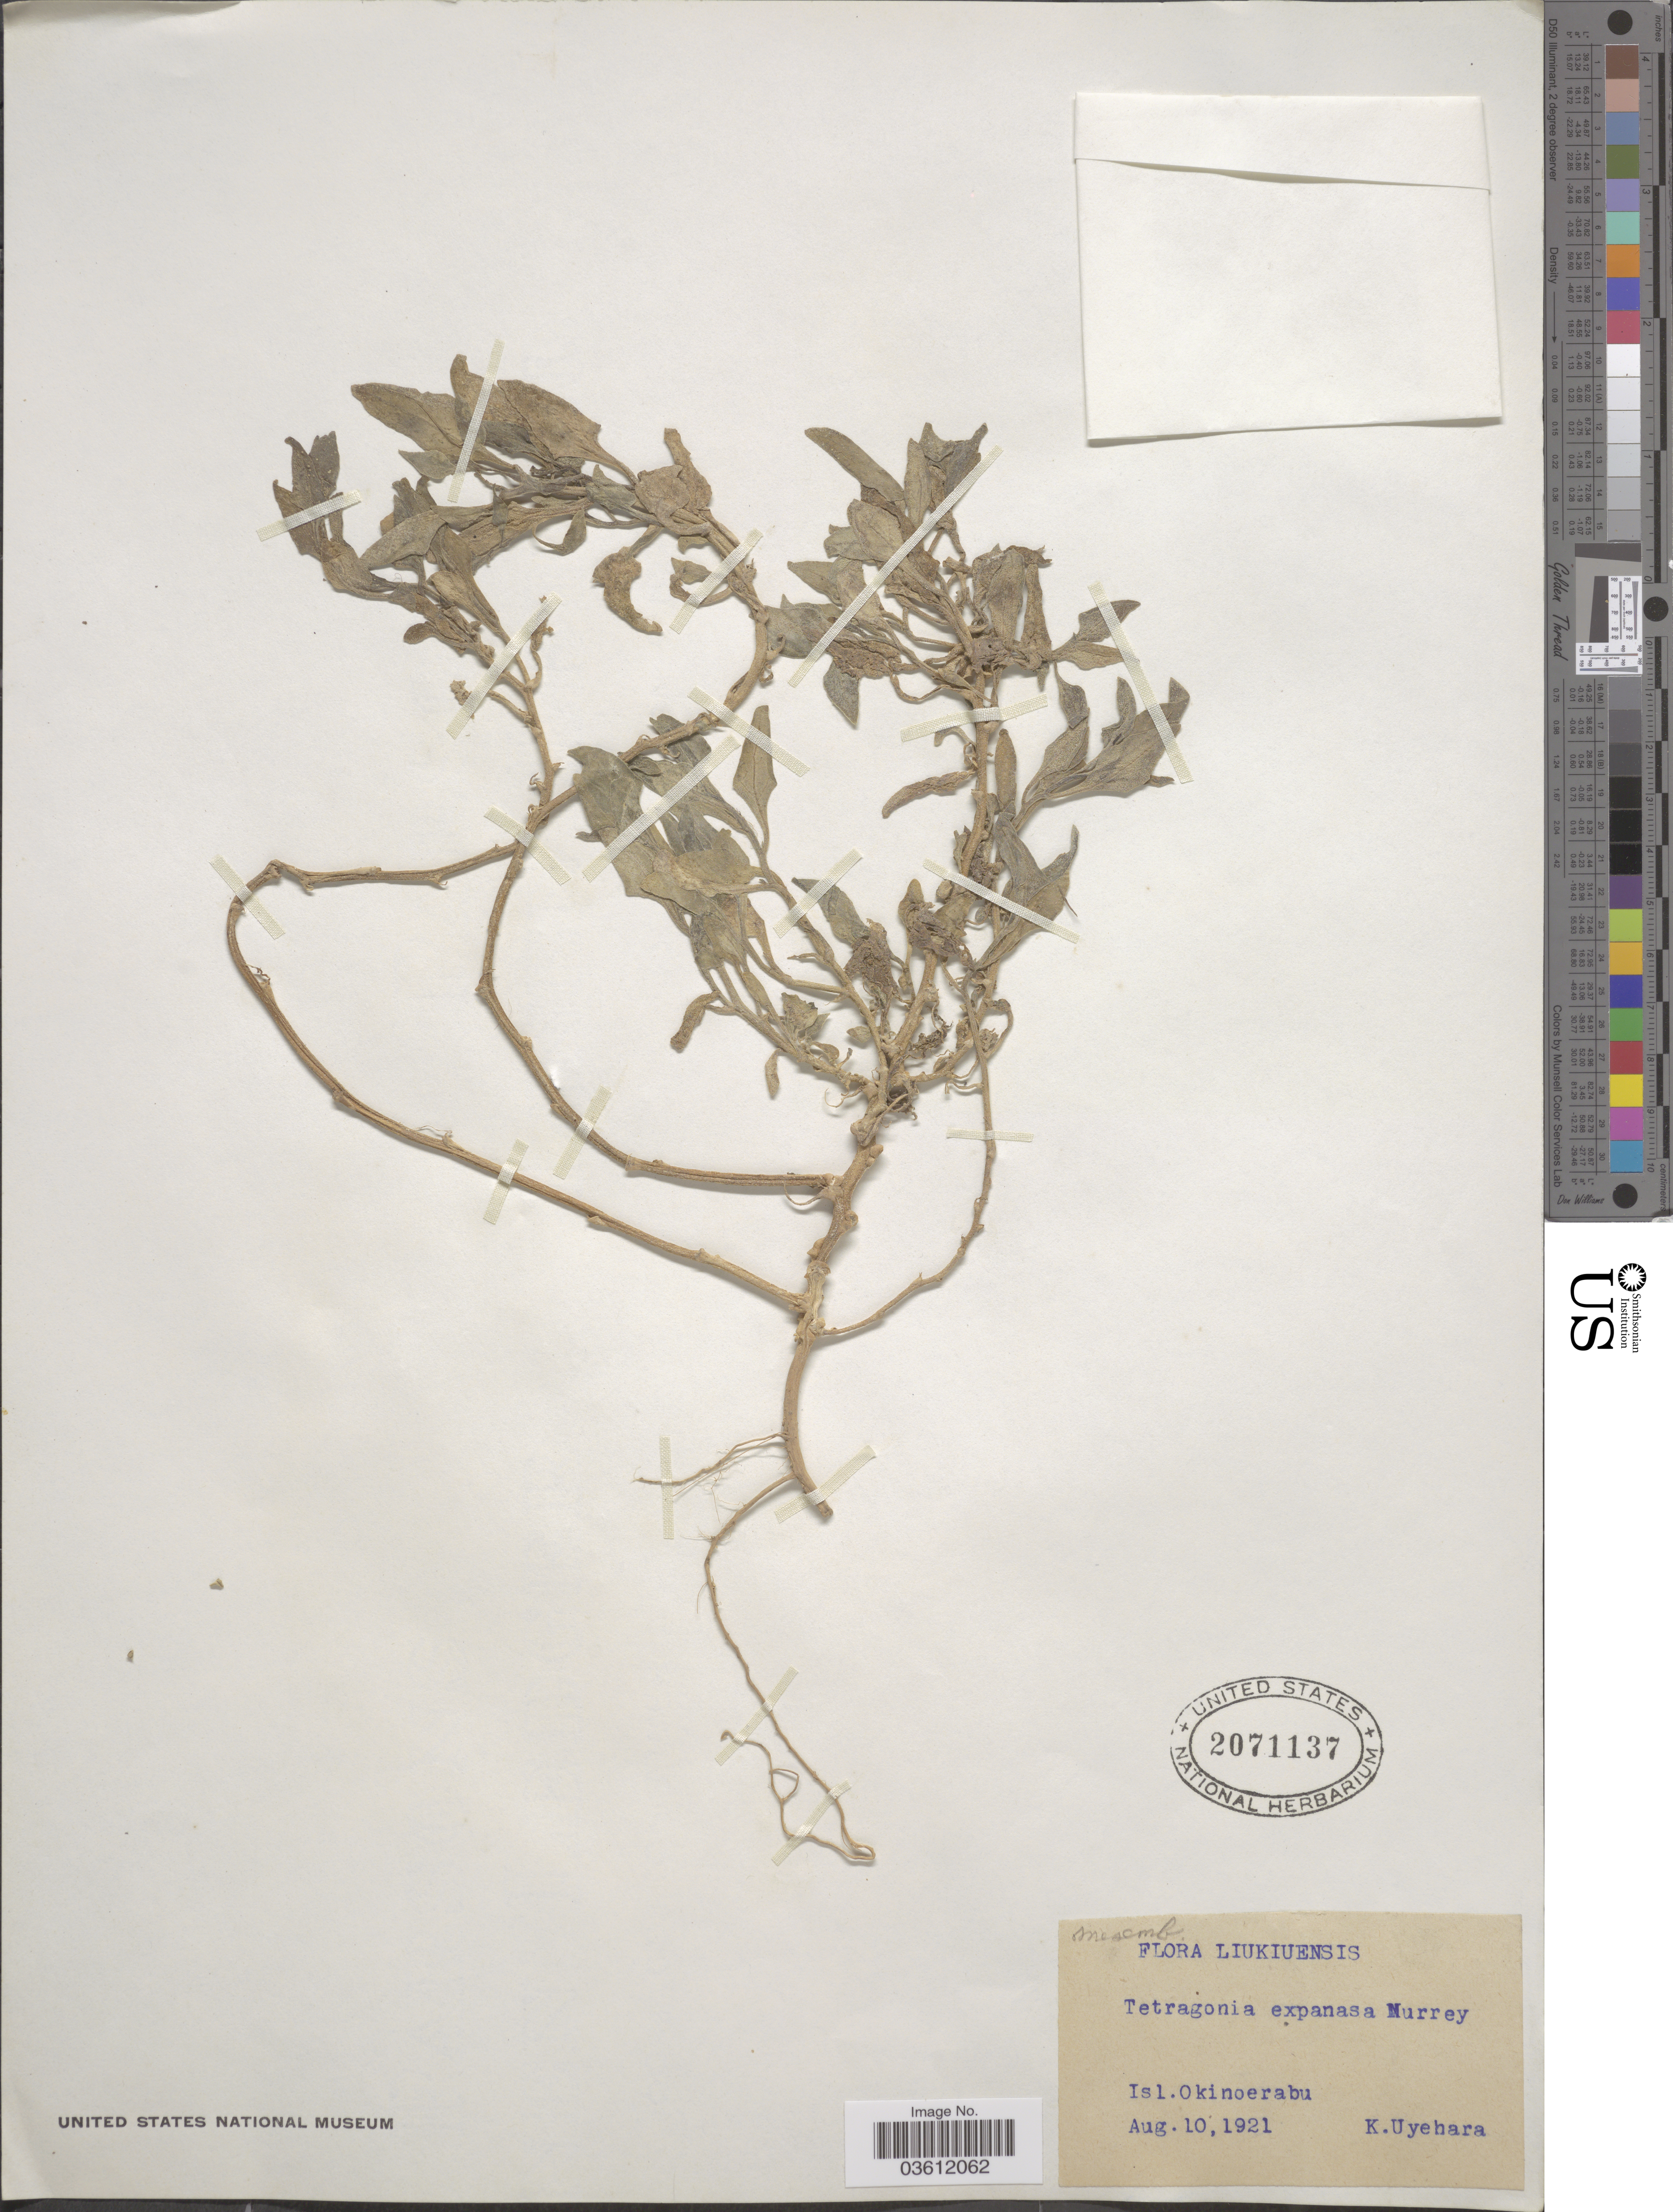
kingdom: Plantae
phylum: Tracheophyta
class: Magnoliopsida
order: Caryophyllales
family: Aizoaceae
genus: Tetragonia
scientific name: Tetragonia expansa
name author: Murr.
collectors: K. Uyehara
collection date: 1921-08-10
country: Japan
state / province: Okinawa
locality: Liukiuensis. Isl. Okinoerabu.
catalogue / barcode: US 2071137